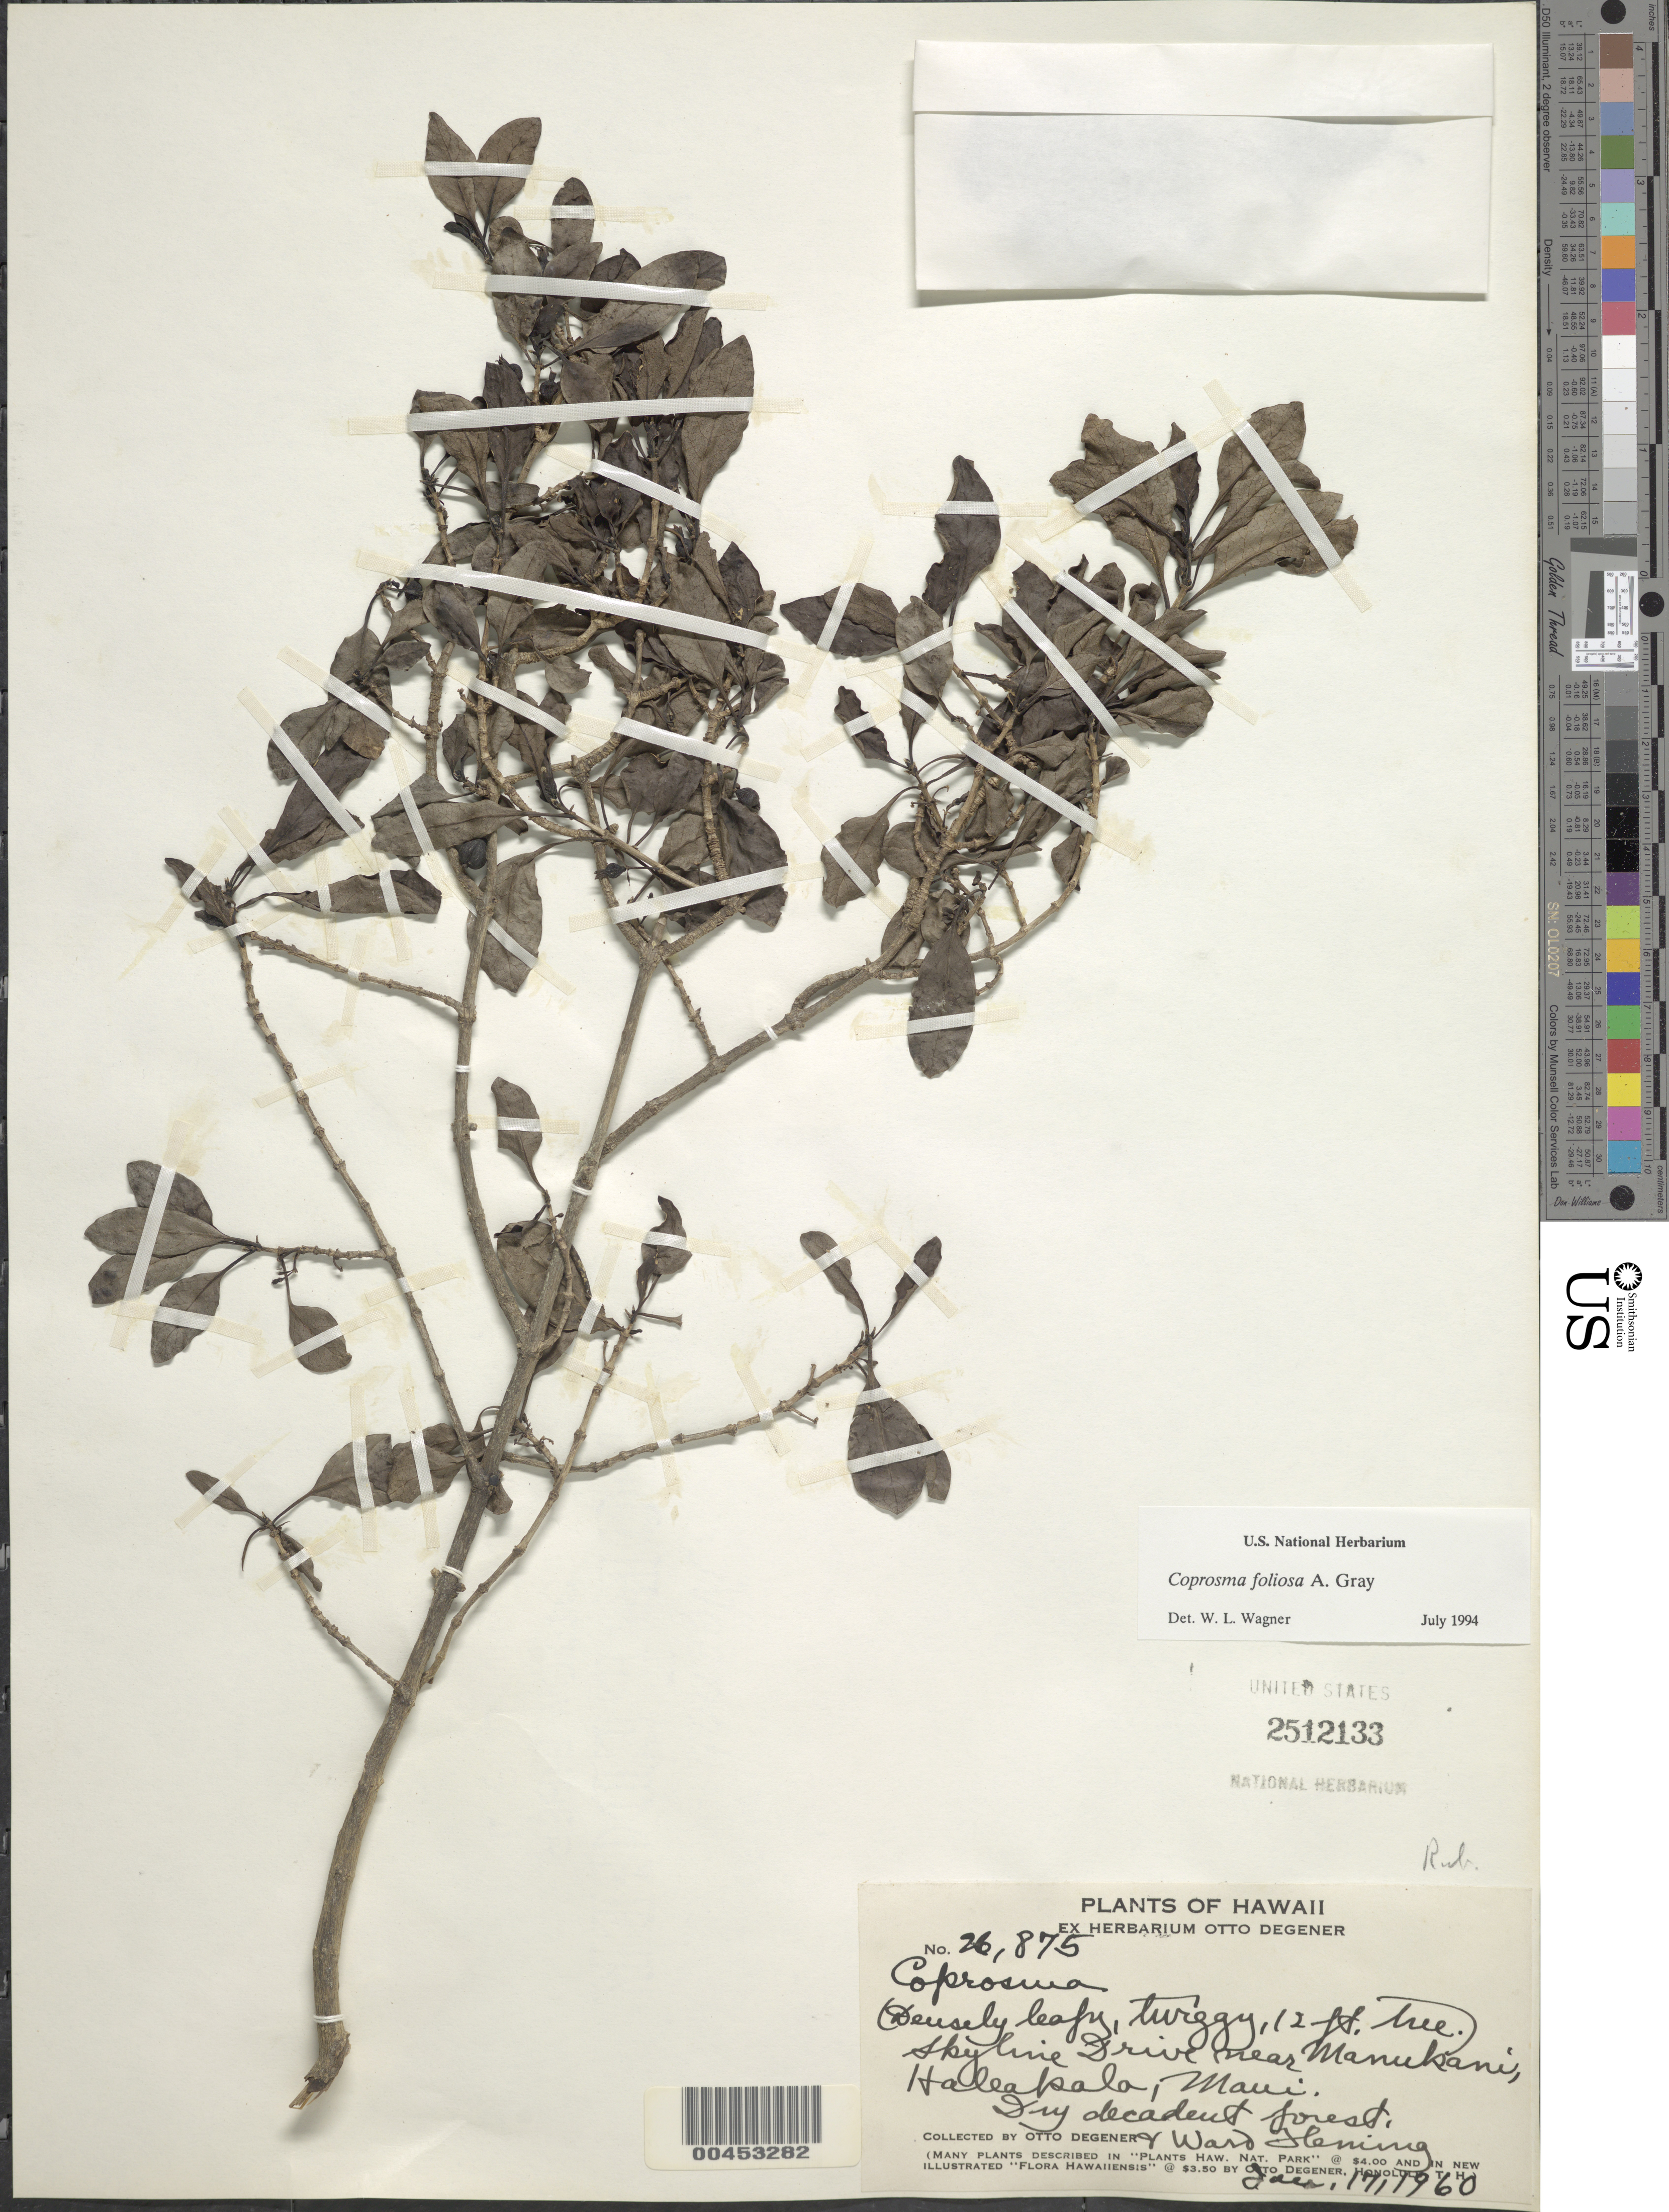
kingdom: Plantae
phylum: Tracheophyta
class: Magnoliopsida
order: Gentianales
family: Rubiaceae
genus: Coprosma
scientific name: Coprosma foliosa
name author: A. Gray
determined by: Wagner, W. L., (BOT), Smithsonian Institution - National Museum of Natural History (UNITED STATES)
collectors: O. Degener & W. Fleming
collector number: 26875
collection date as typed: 17 Jan 1960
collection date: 1960-01-17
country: United States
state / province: Hawaii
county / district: Maui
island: Maui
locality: Skyline Dr near Manukani, Haleakala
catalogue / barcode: US 2512133